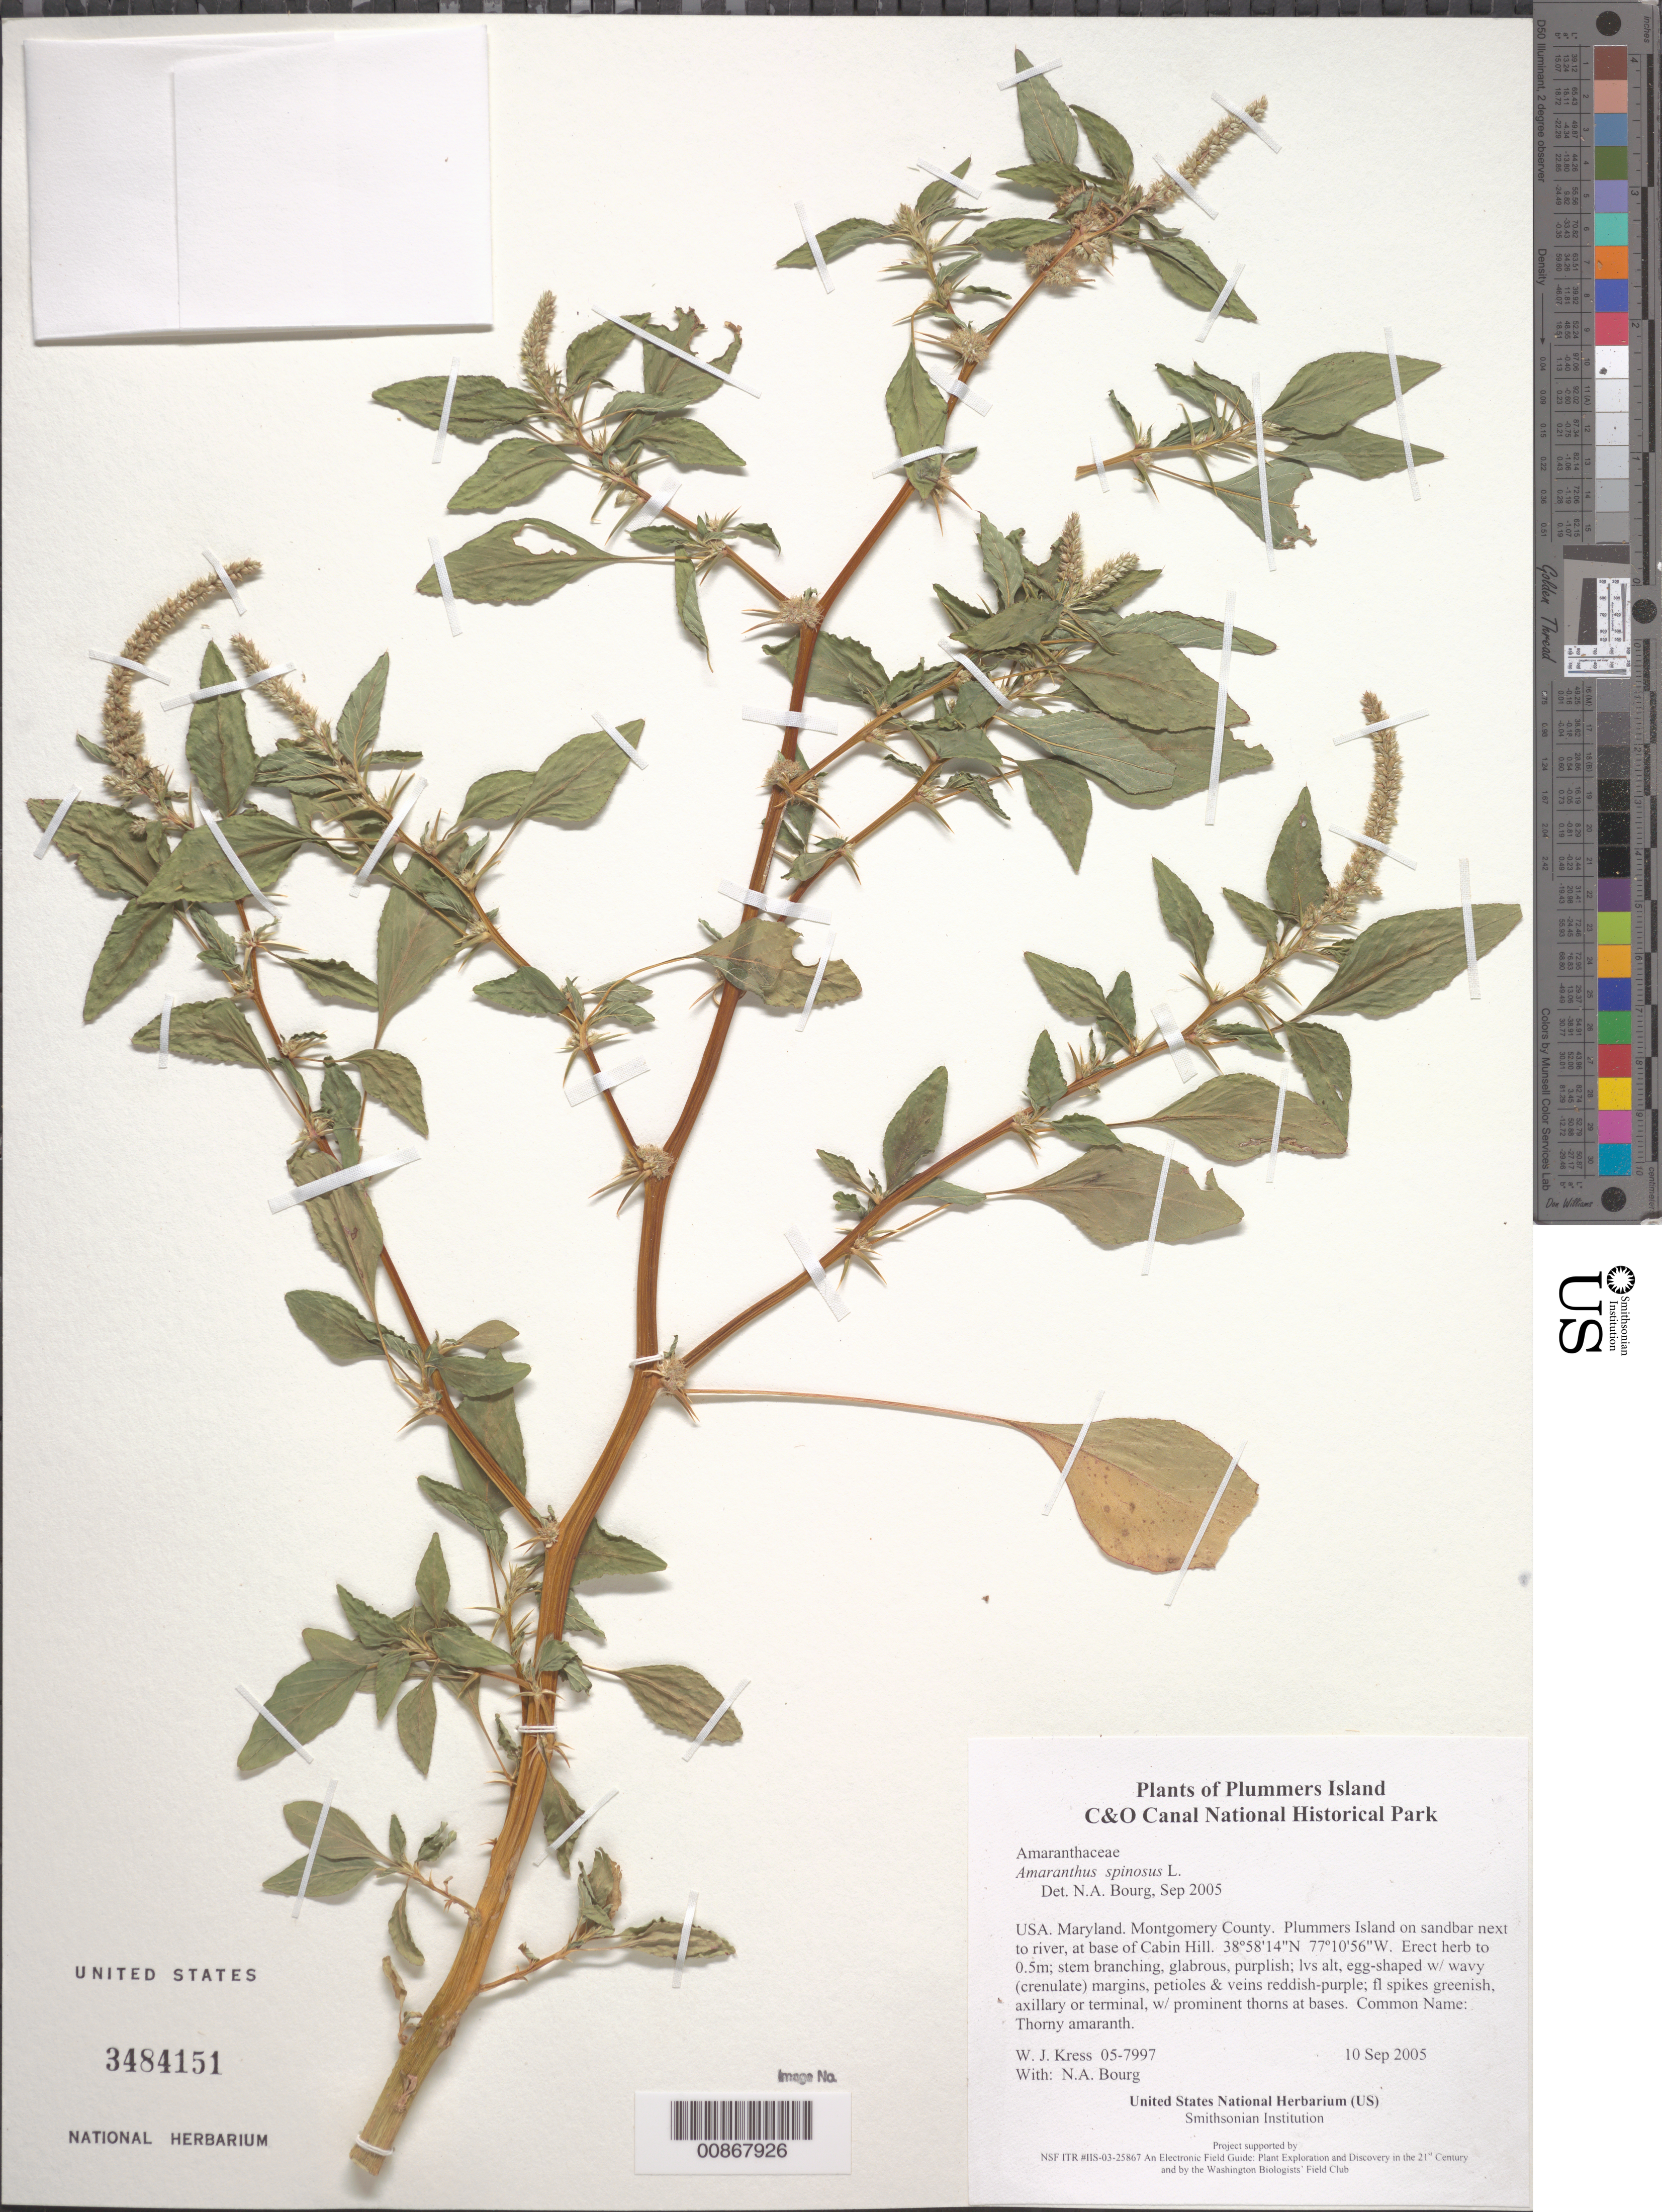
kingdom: Plantae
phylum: Tracheophyta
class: Magnoliopsida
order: Caryophyllales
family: Amaranthaceae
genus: Amaranthus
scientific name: Amaranthus spinosus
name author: L.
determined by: Bourg, N. A.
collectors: W. J. Kress & N. A. Bourg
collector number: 05-7997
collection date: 2005-09-10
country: United States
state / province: Maryland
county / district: Montgomery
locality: Chesapeake and Ohio Canal National Historical Park, Plummers Island on sandbar next to river, at base of Cabin Hill.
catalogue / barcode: US 3484151